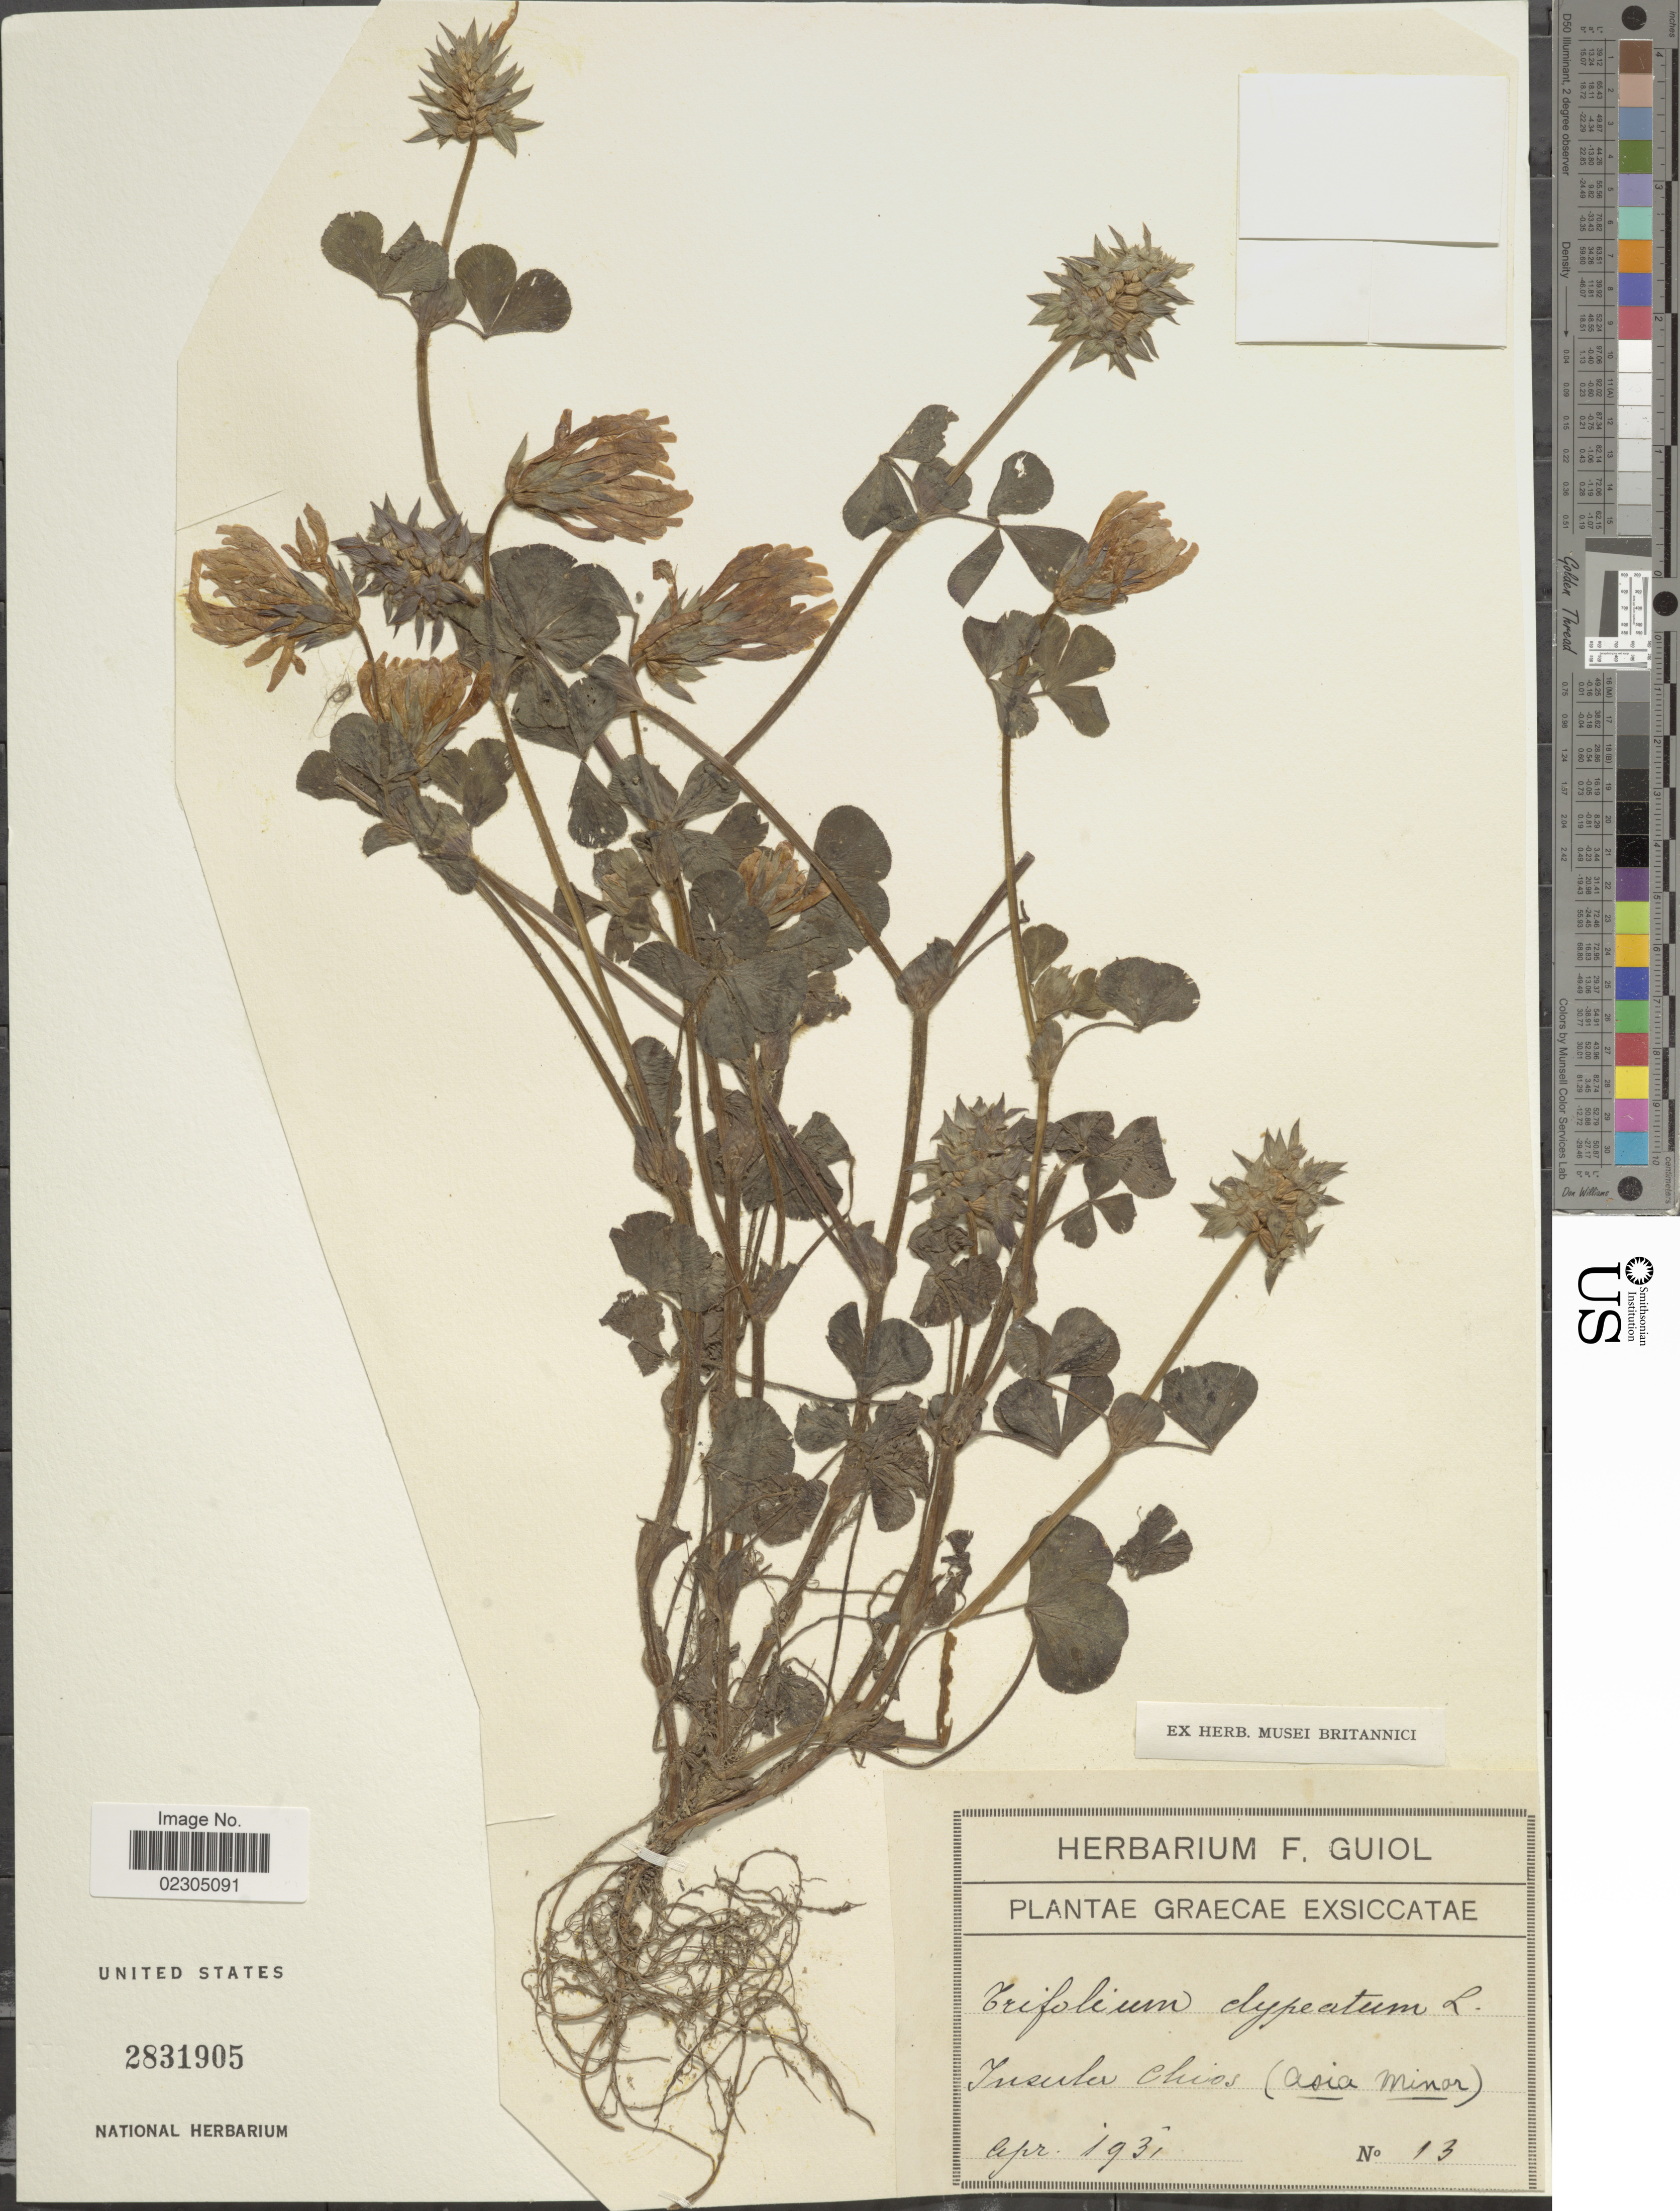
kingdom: Plantae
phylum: Tracheophyta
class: Magnoliopsida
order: Fabales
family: Fabaceae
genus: Trifolium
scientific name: Trifolium clypeatum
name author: L.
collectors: Ex herb. F. Guiol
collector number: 13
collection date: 1931-04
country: Greece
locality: Graecae, Insula Chios (Asia Minor).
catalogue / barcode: US 2831905